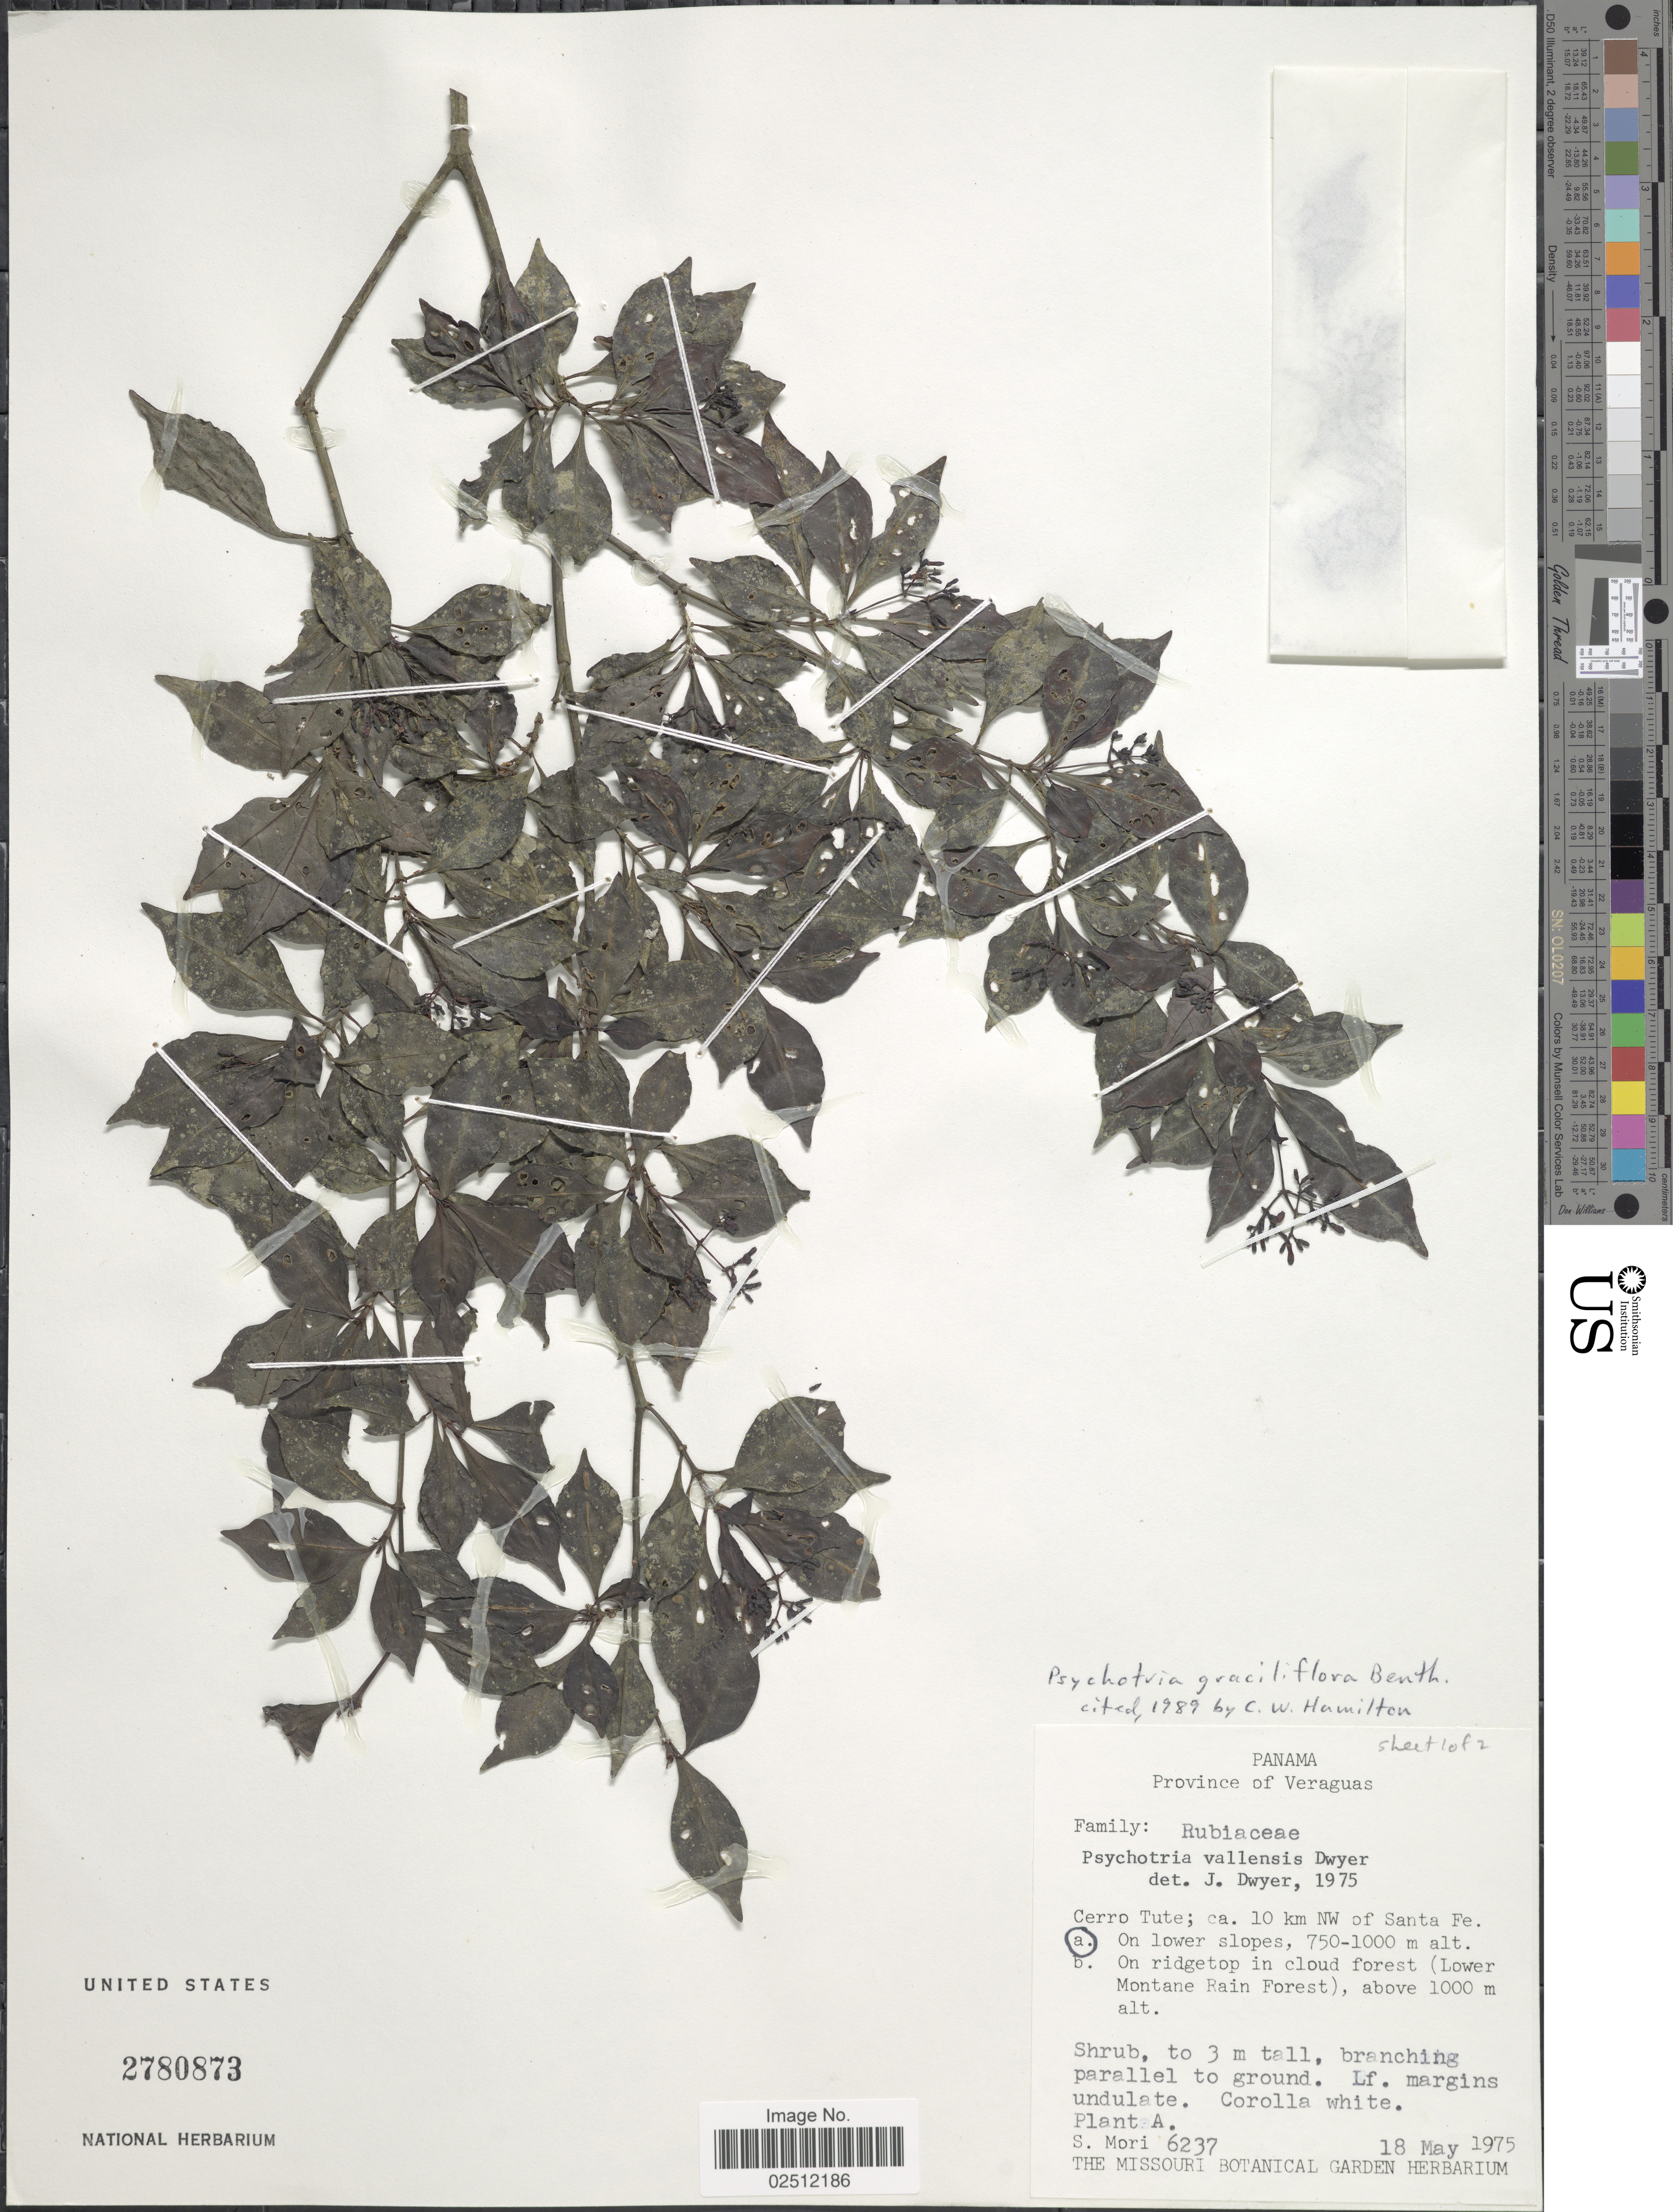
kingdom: Plantae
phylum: Tracheophyta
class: Magnoliopsida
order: Gentianales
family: Rubiaceae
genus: Psychotria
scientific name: Psychotria graciliflora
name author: Benth.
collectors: S. Mori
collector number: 6237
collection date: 1975-05-18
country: Panama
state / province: Veraguas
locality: Cerro Tute; ca. 10 km NW of Santa Fe, On lower slopes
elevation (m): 750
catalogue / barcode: US 2780873